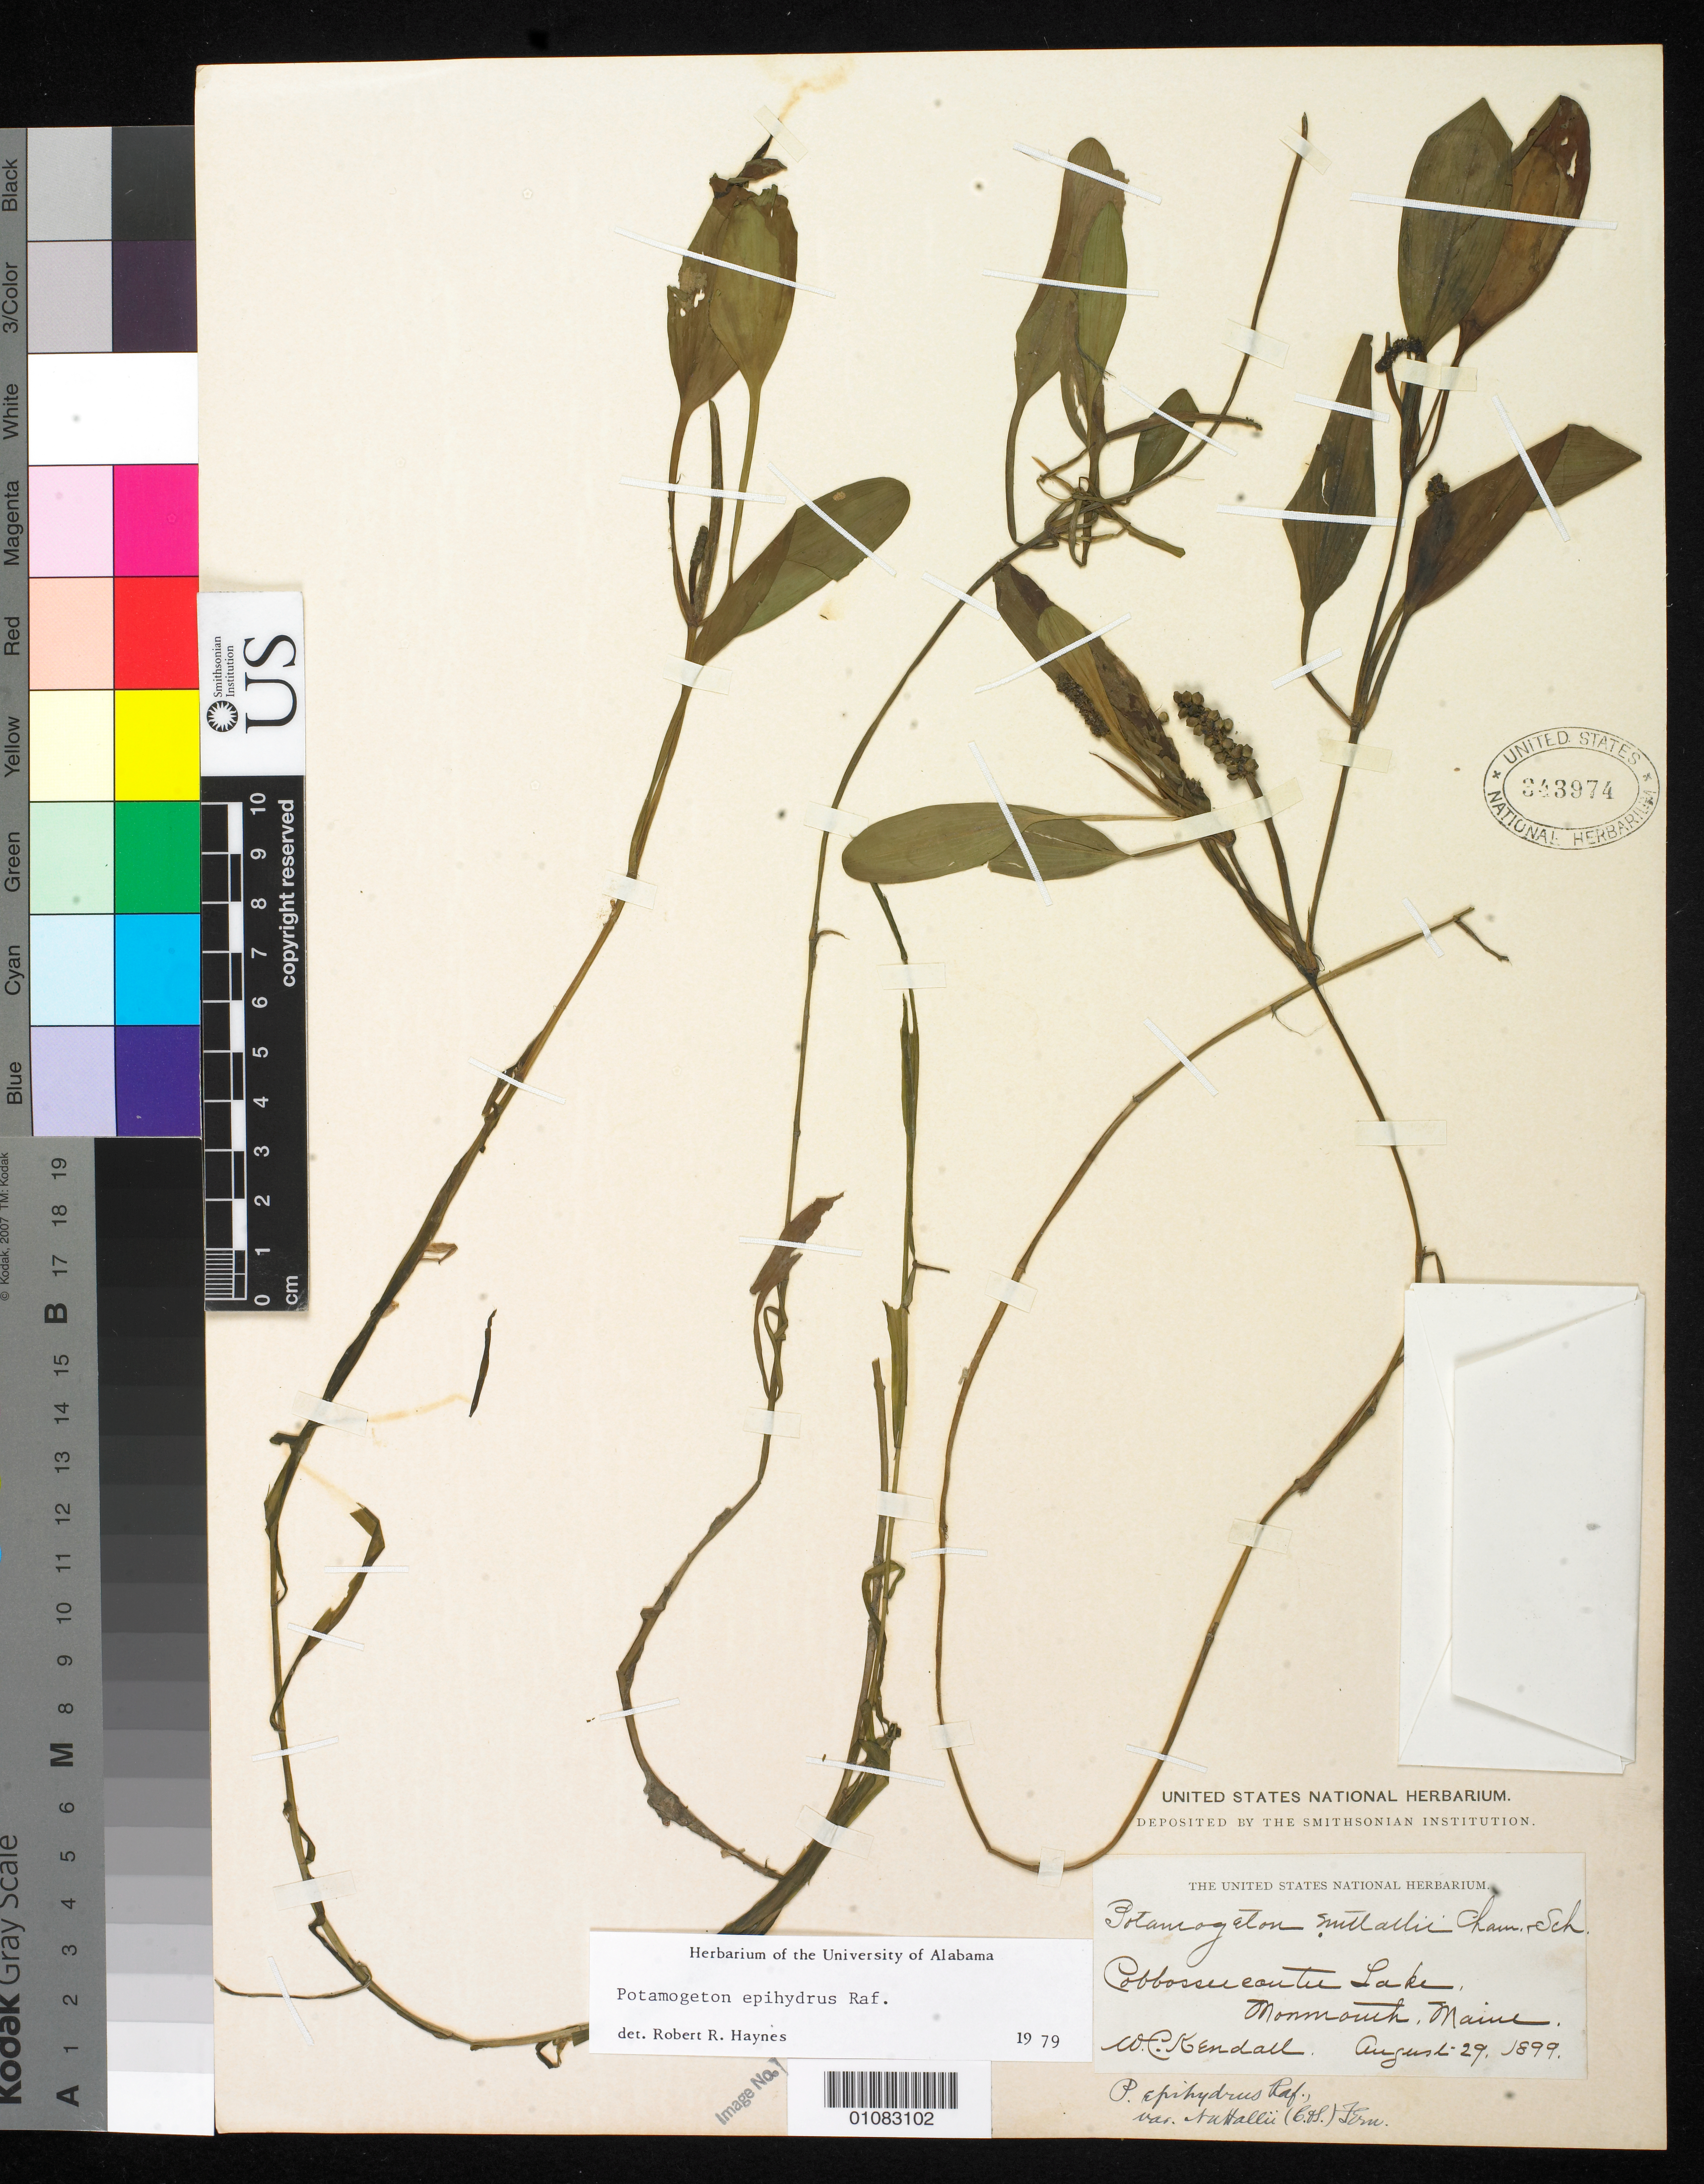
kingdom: Plantae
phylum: Tracheophyta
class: Liliopsida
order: Alismatales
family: Potamogetonaceae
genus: Potamogeton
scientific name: Potamogeton epihydrus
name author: Raf.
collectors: W. Kendall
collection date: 1899-08-29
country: United States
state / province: Maine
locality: Monmouth, Cobbosseecontee Lake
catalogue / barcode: US 343974